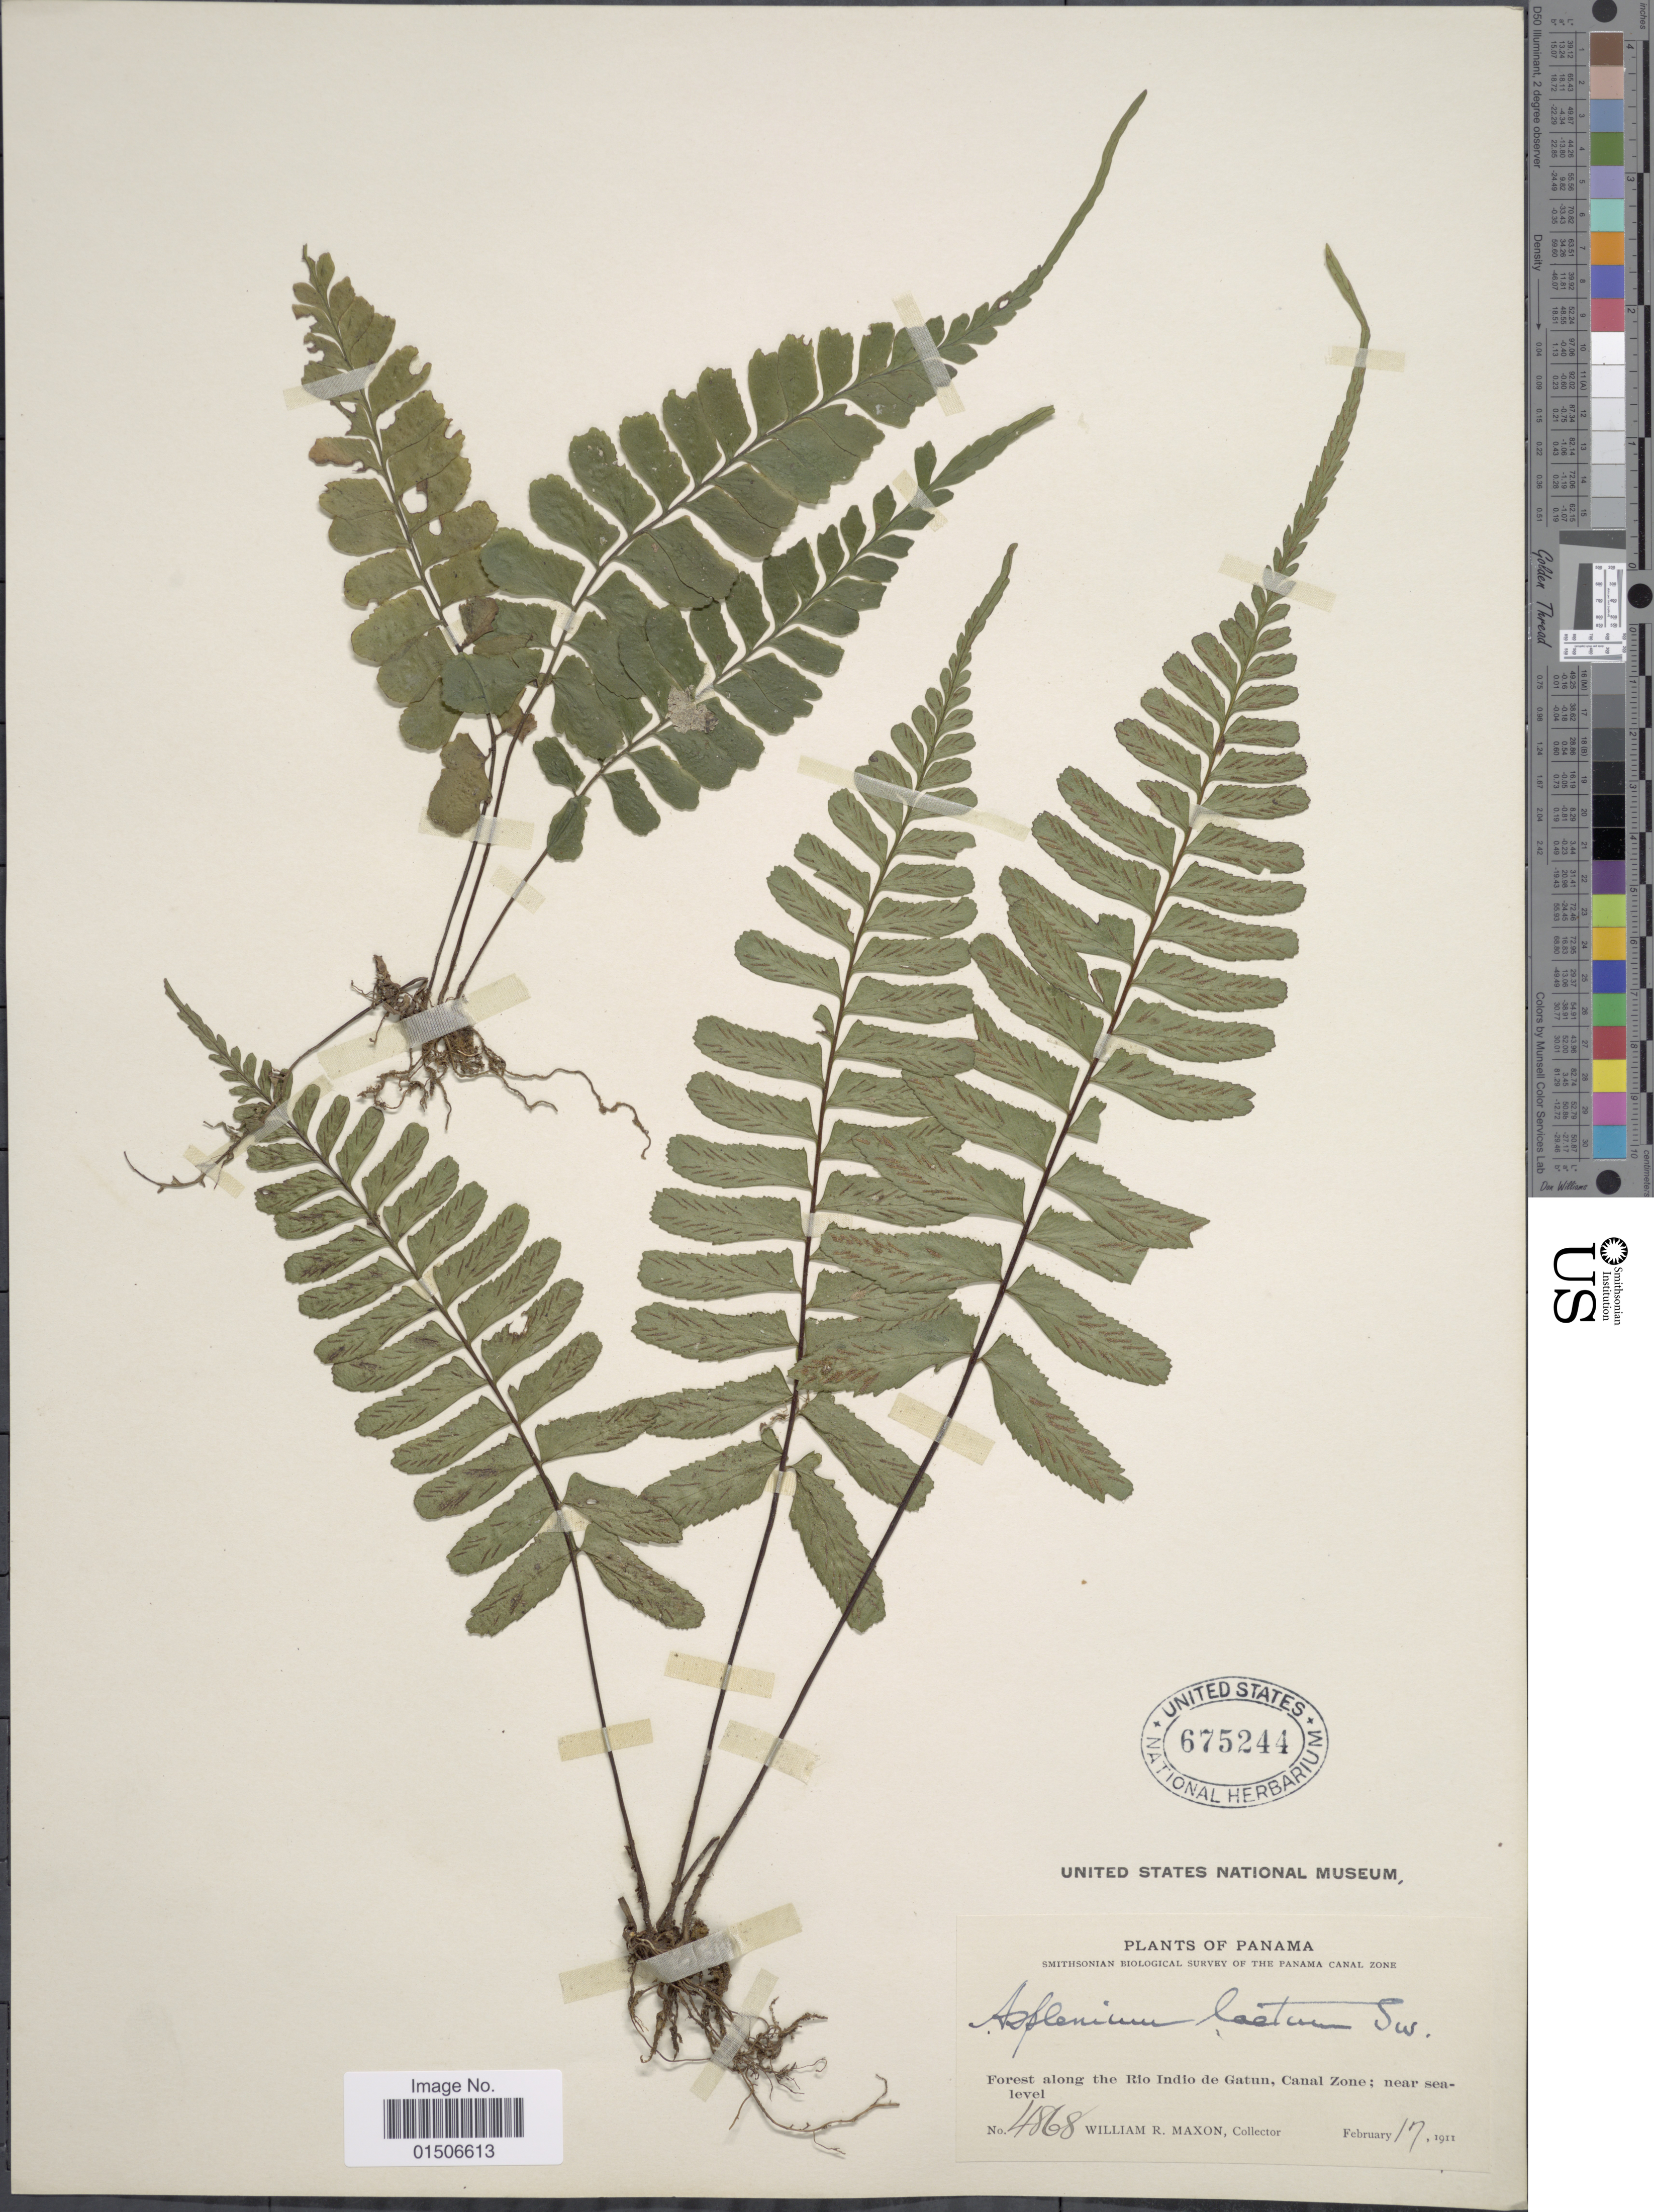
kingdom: Plantae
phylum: Tracheophyta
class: Polypodiopsida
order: Polypodiales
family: Aspleniaceae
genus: Asplenium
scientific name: Asplenium laetum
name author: Sw.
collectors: W. R. Maxon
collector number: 4868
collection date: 1911-02-17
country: Panama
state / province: Colón / Panamá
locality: Forest along the Rio Indioa de Gatun, Canal Zone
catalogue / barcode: US 675244